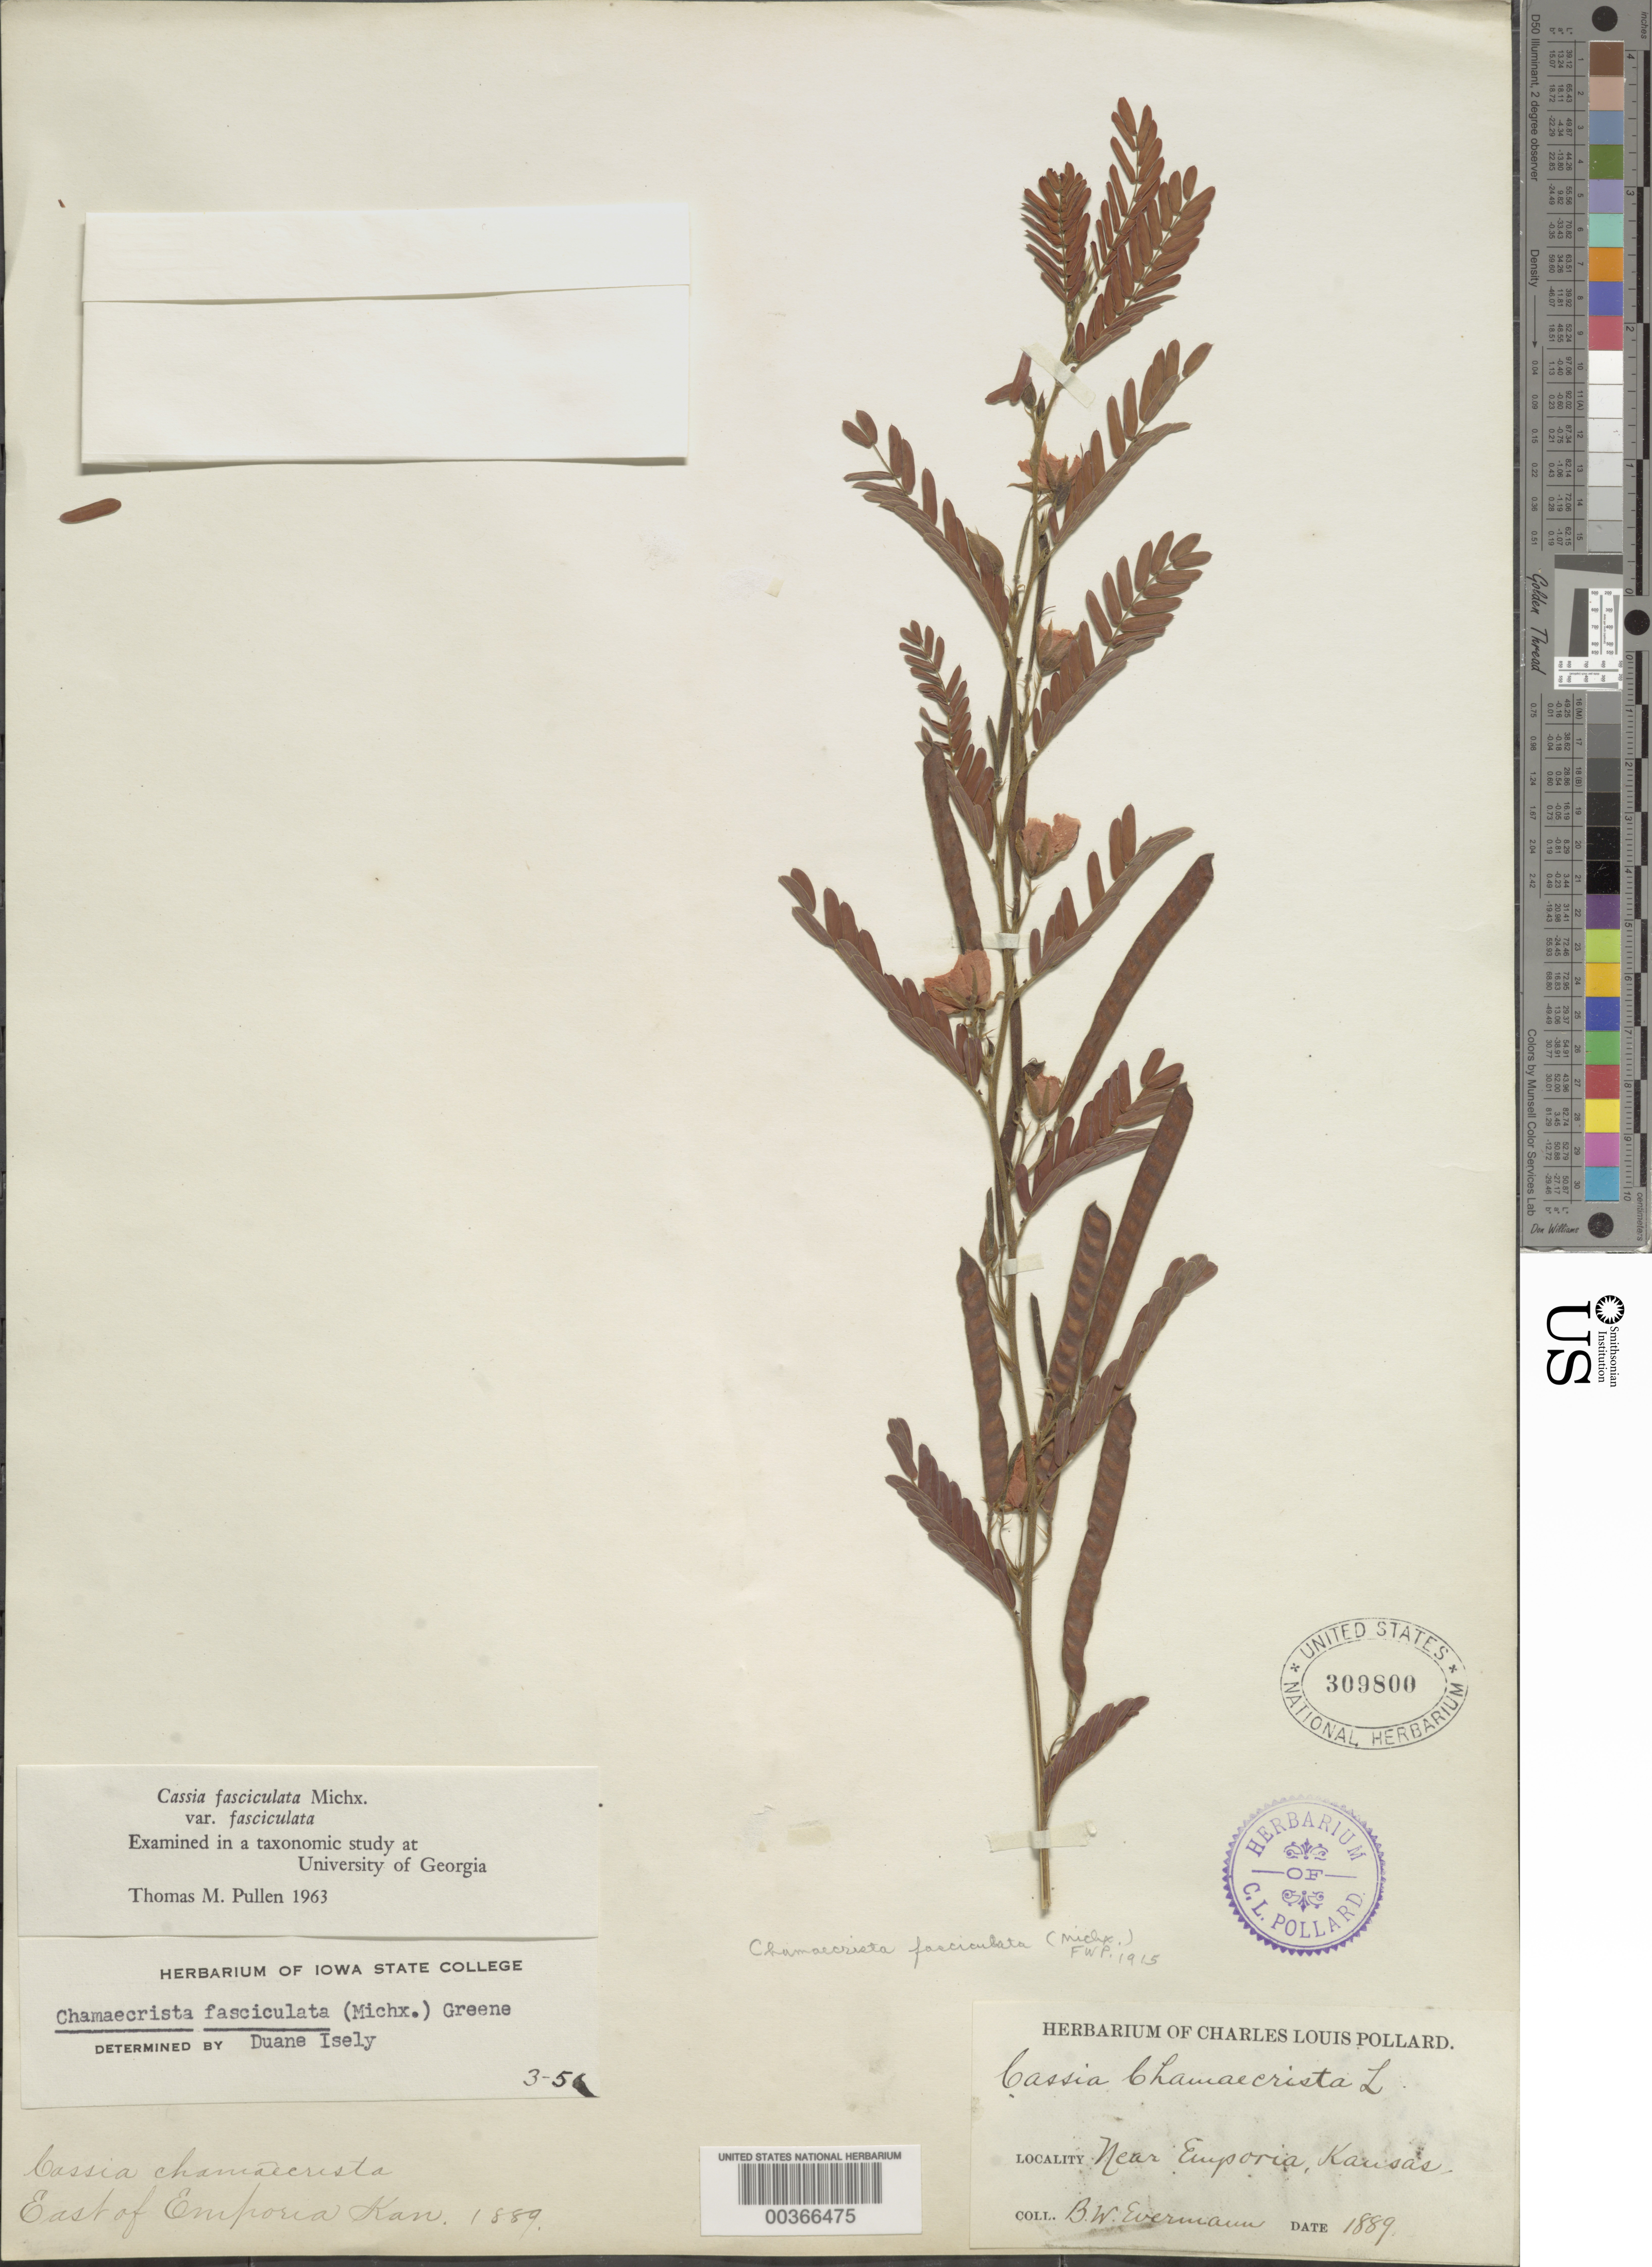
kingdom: Plantae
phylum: Tracheophyta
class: Magnoliopsida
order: Fabales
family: Fabaceae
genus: Chamaecrista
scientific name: Chamaecrista fasciculata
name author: (Michx.) Greene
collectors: B. W. Evermann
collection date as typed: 1889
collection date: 1889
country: United States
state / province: Kansas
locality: East emporia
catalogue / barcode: US 309800